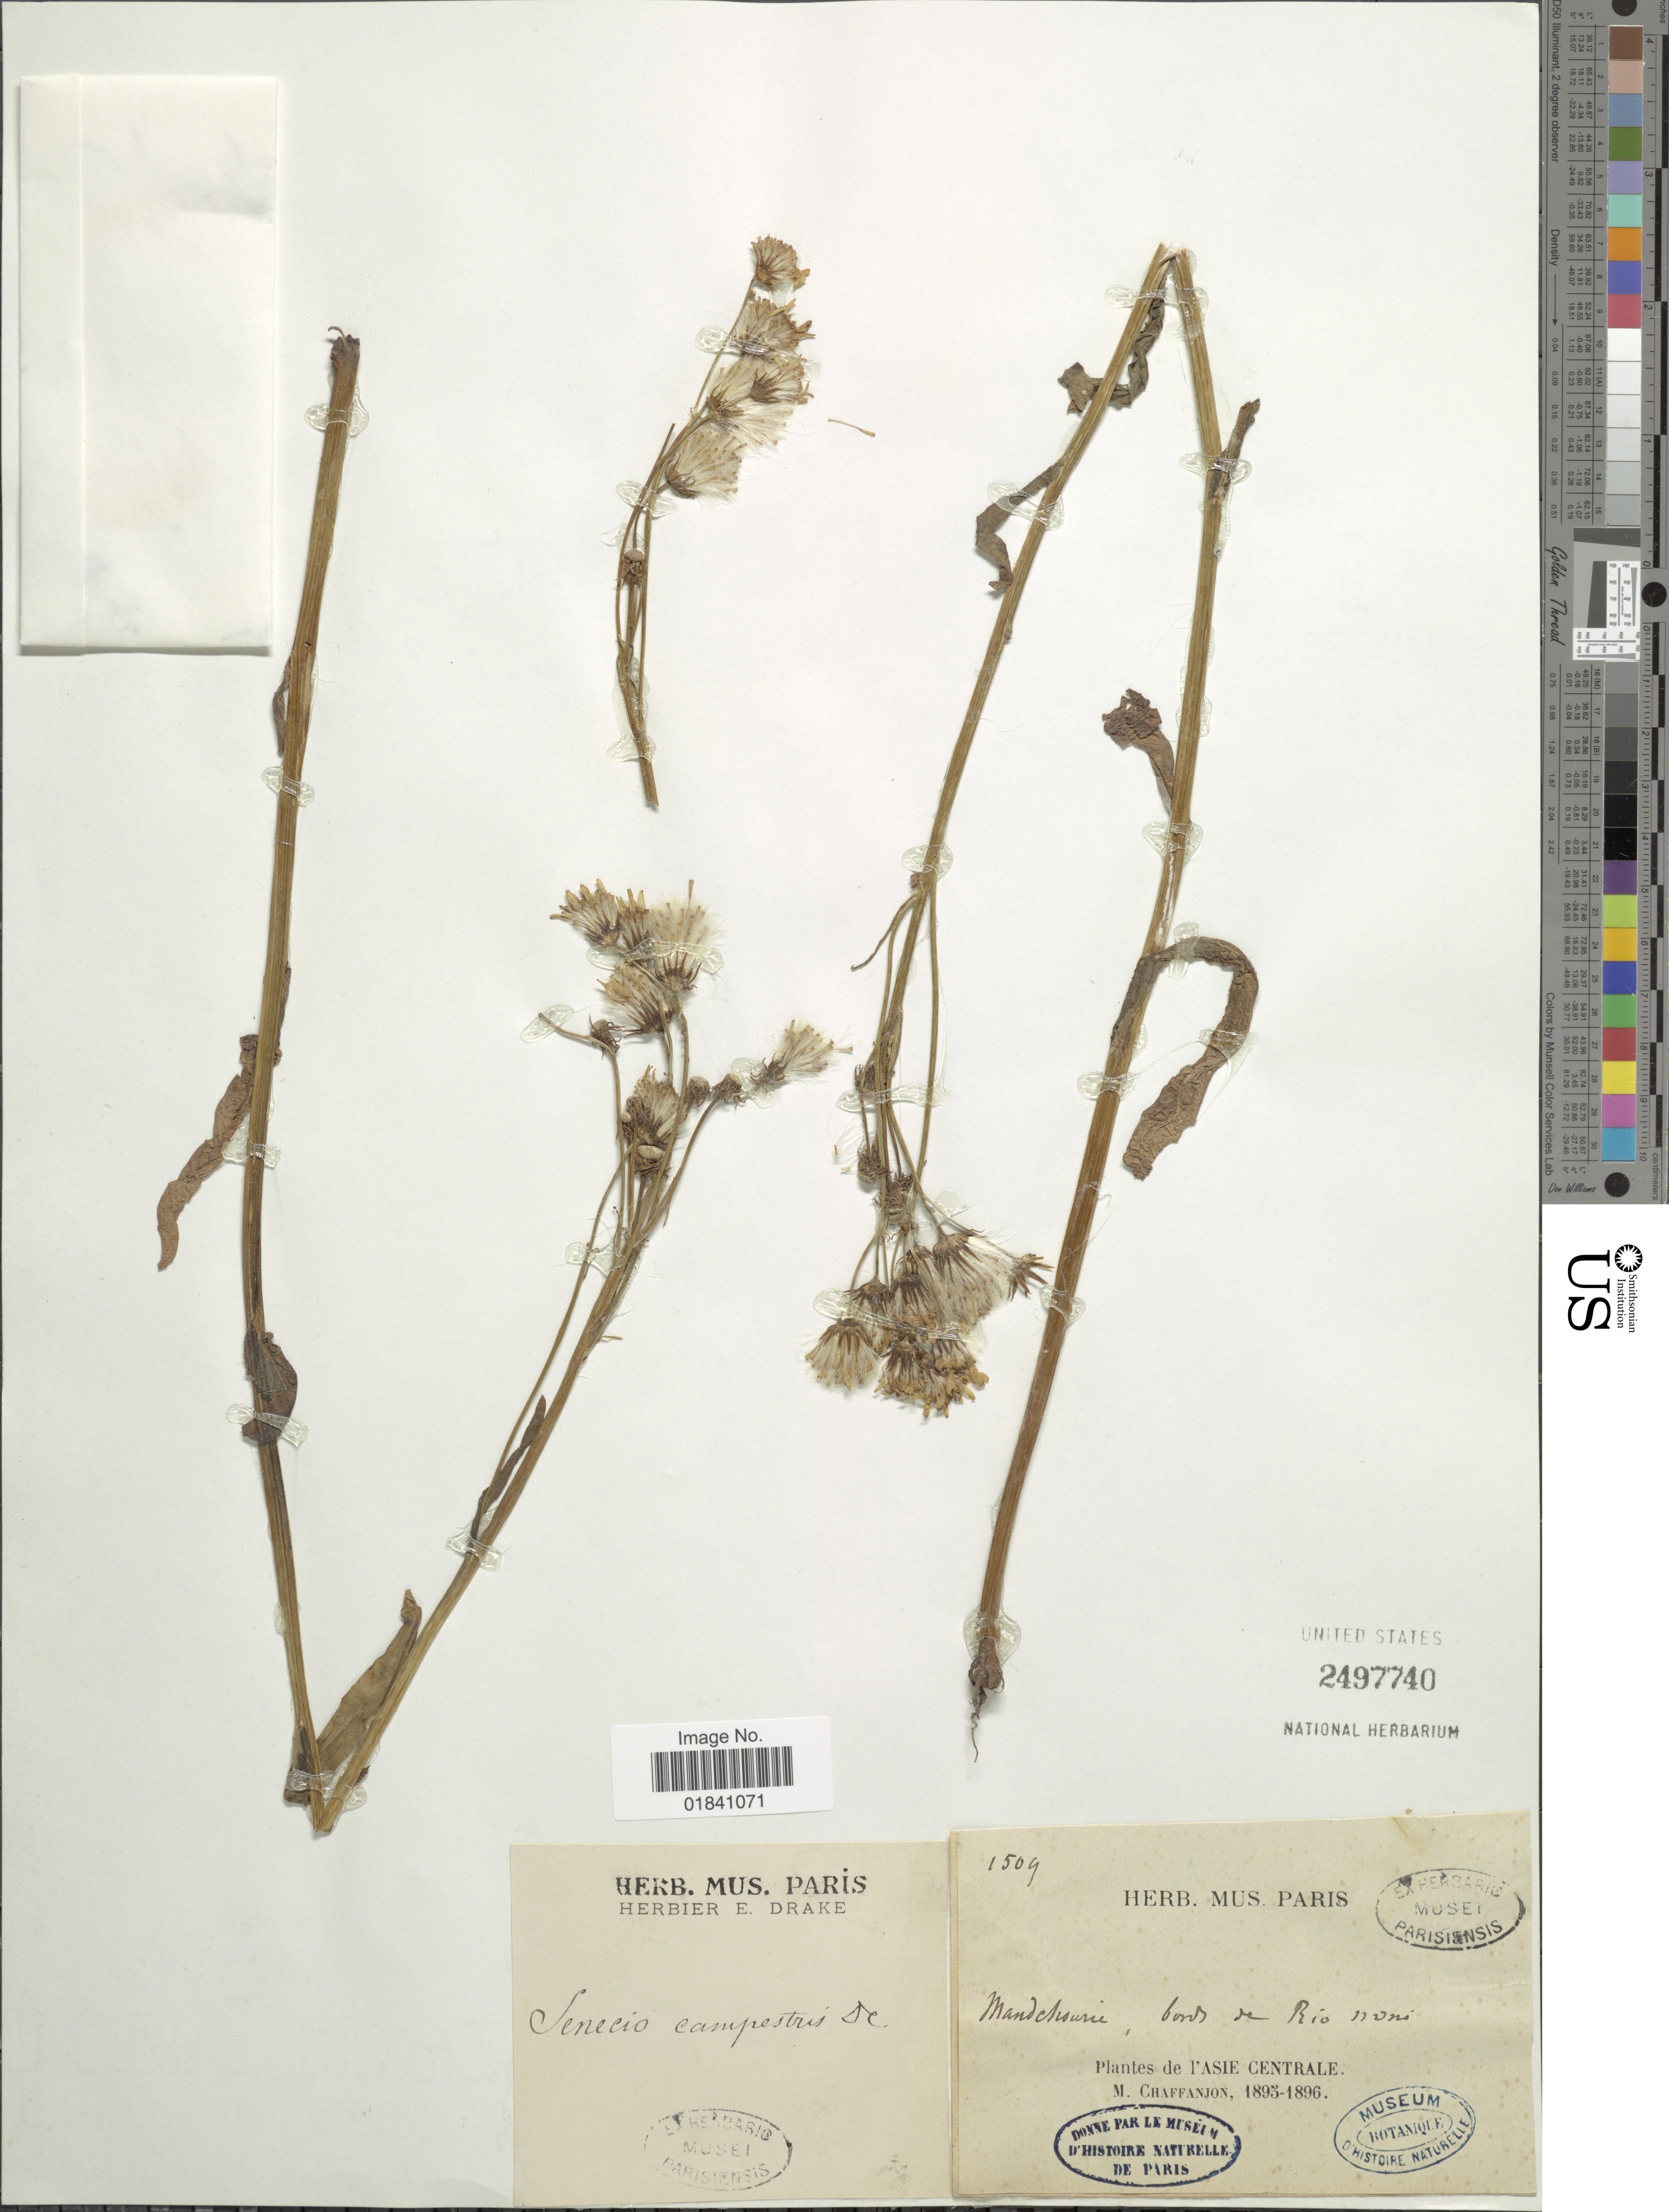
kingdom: Plantae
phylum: Tracheophyta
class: Magnoliopsida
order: Asterales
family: Asteraceae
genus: Senecio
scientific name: Senecio campestris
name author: DC.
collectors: M. Chaffanjon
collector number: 1509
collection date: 1895/1896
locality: Mandchourie, bords de Rio Noni [interpreted]. Asie Centrale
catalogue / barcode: US 2497740